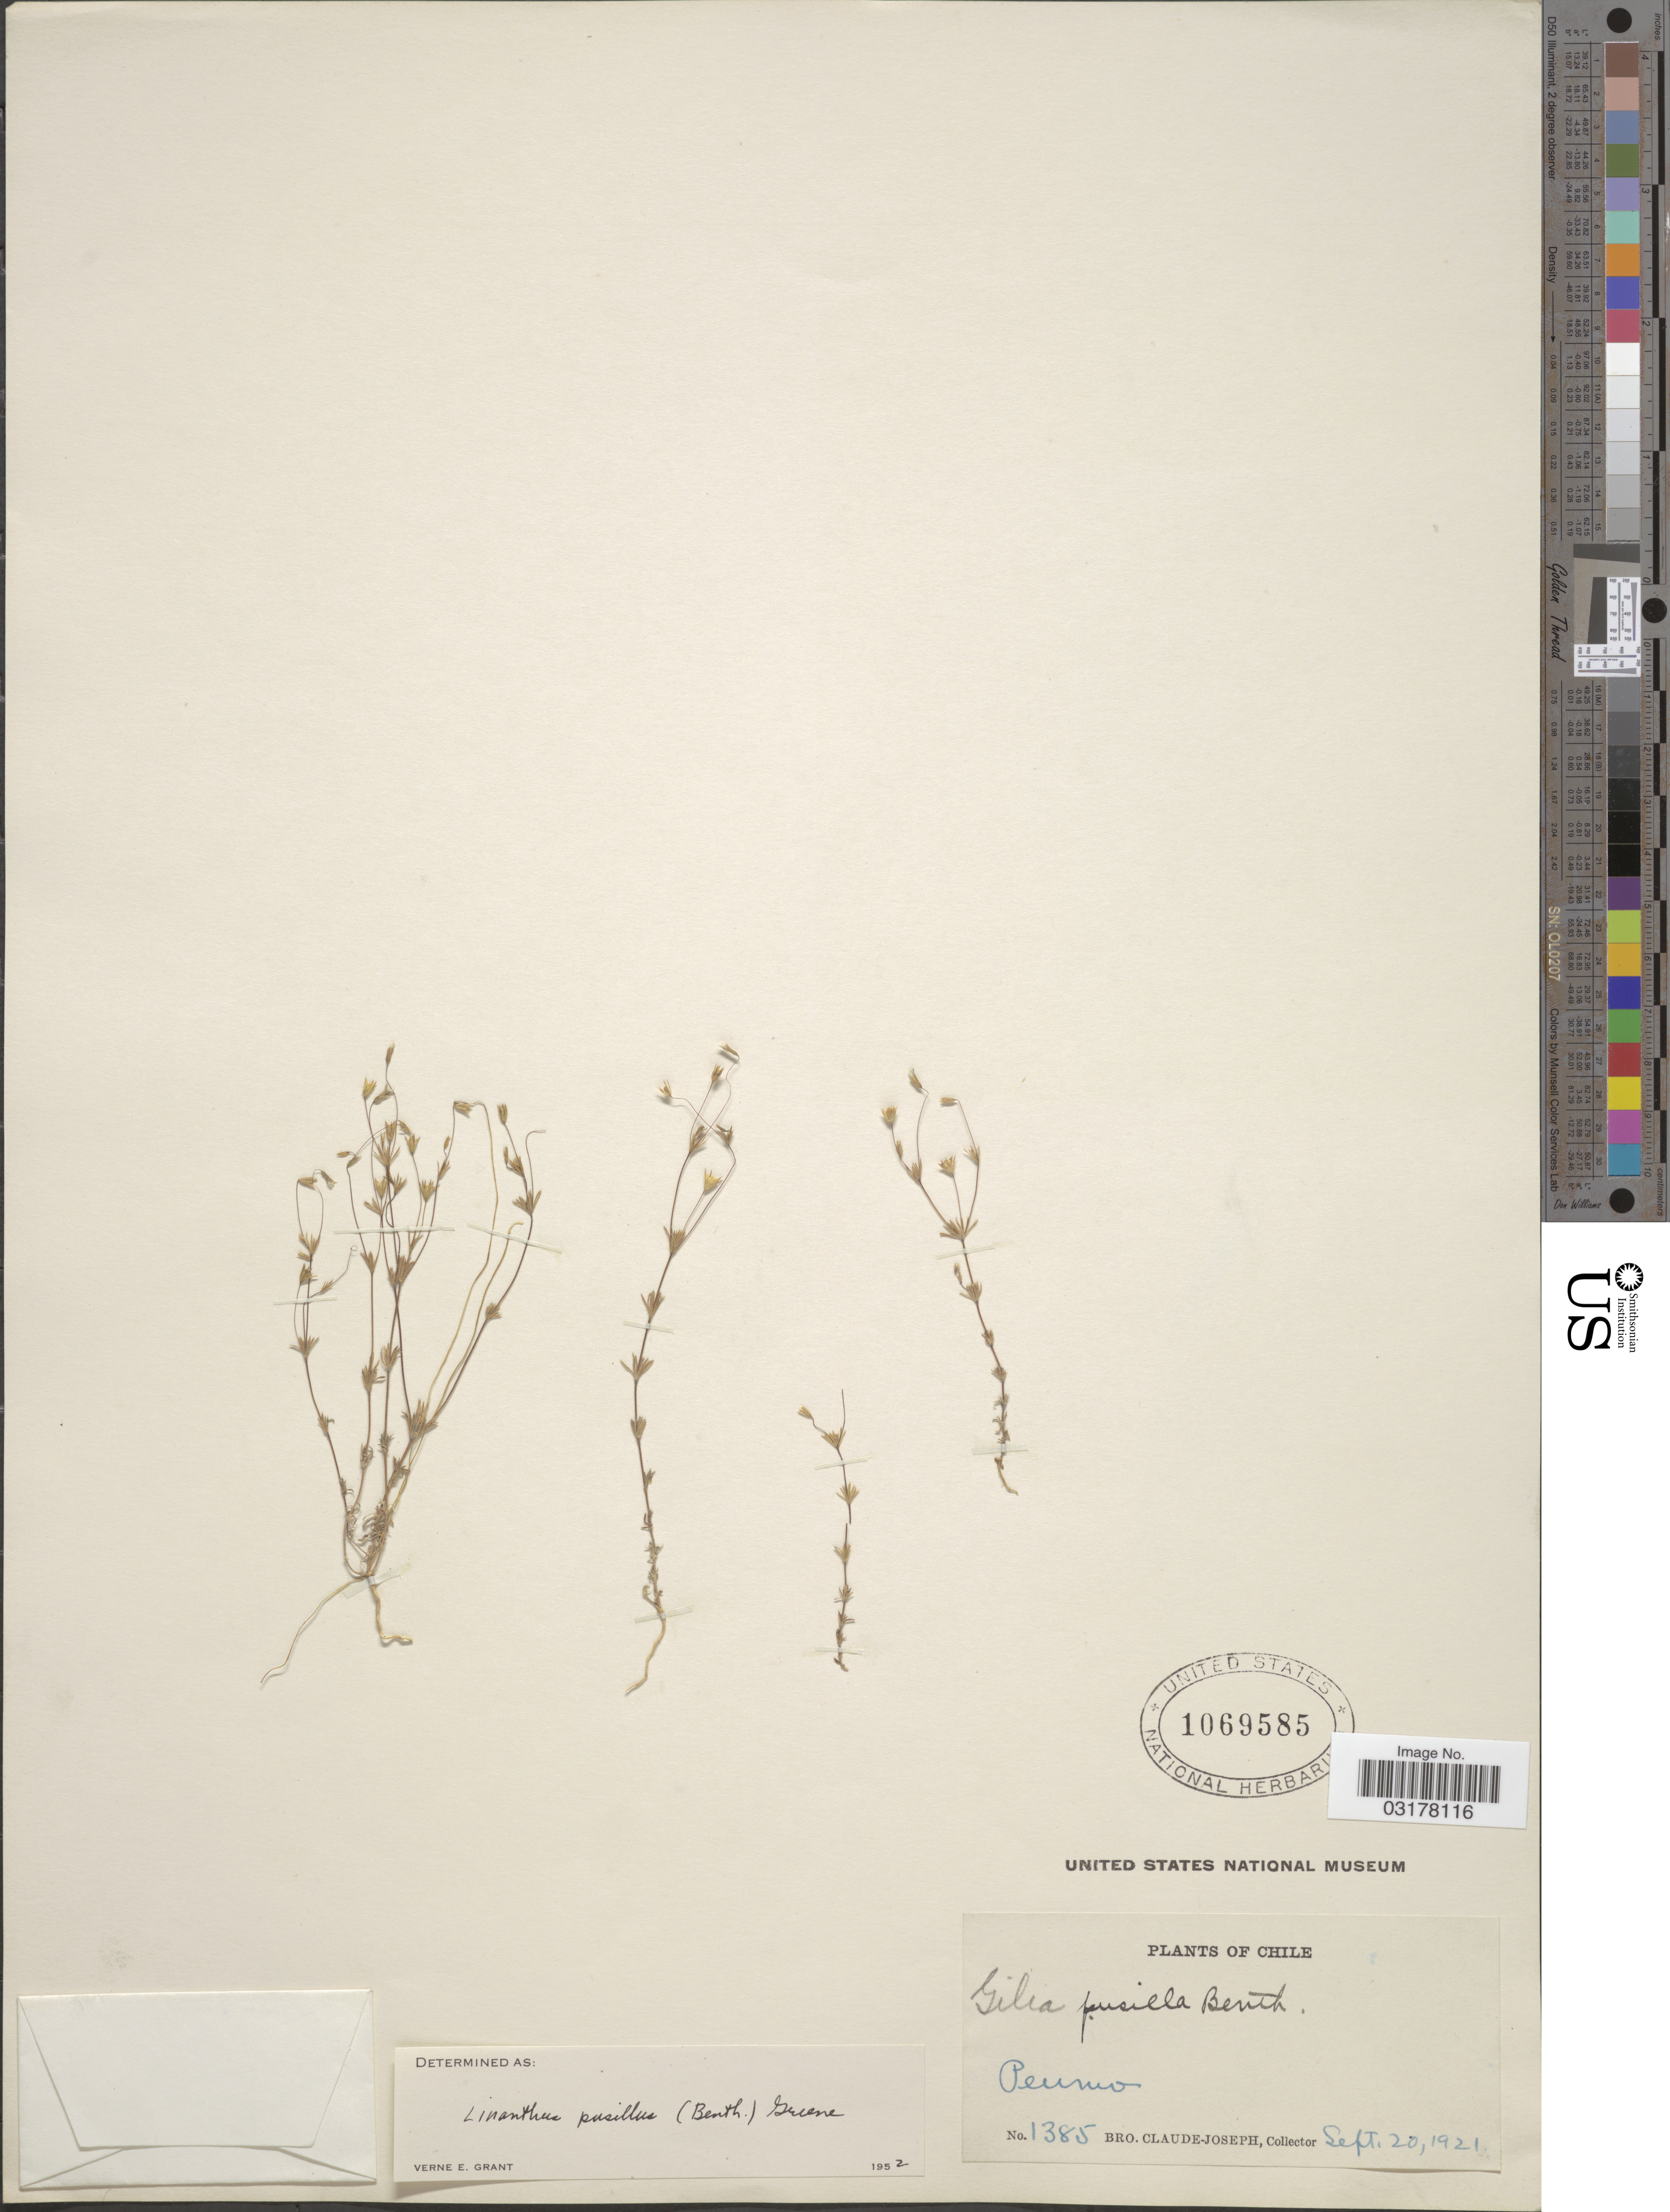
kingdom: Plantae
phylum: Tracheophyta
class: Magnoliopsida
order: Ericales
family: Polemoniaceae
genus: Leptosiphon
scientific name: Leptosiphon pusillus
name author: (Benth.) J.M. Porter & L.A. Johnson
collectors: Bro. Claude-Joseph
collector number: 1385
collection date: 1921-09-20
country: Chile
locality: Peumo.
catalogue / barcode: US 1069585